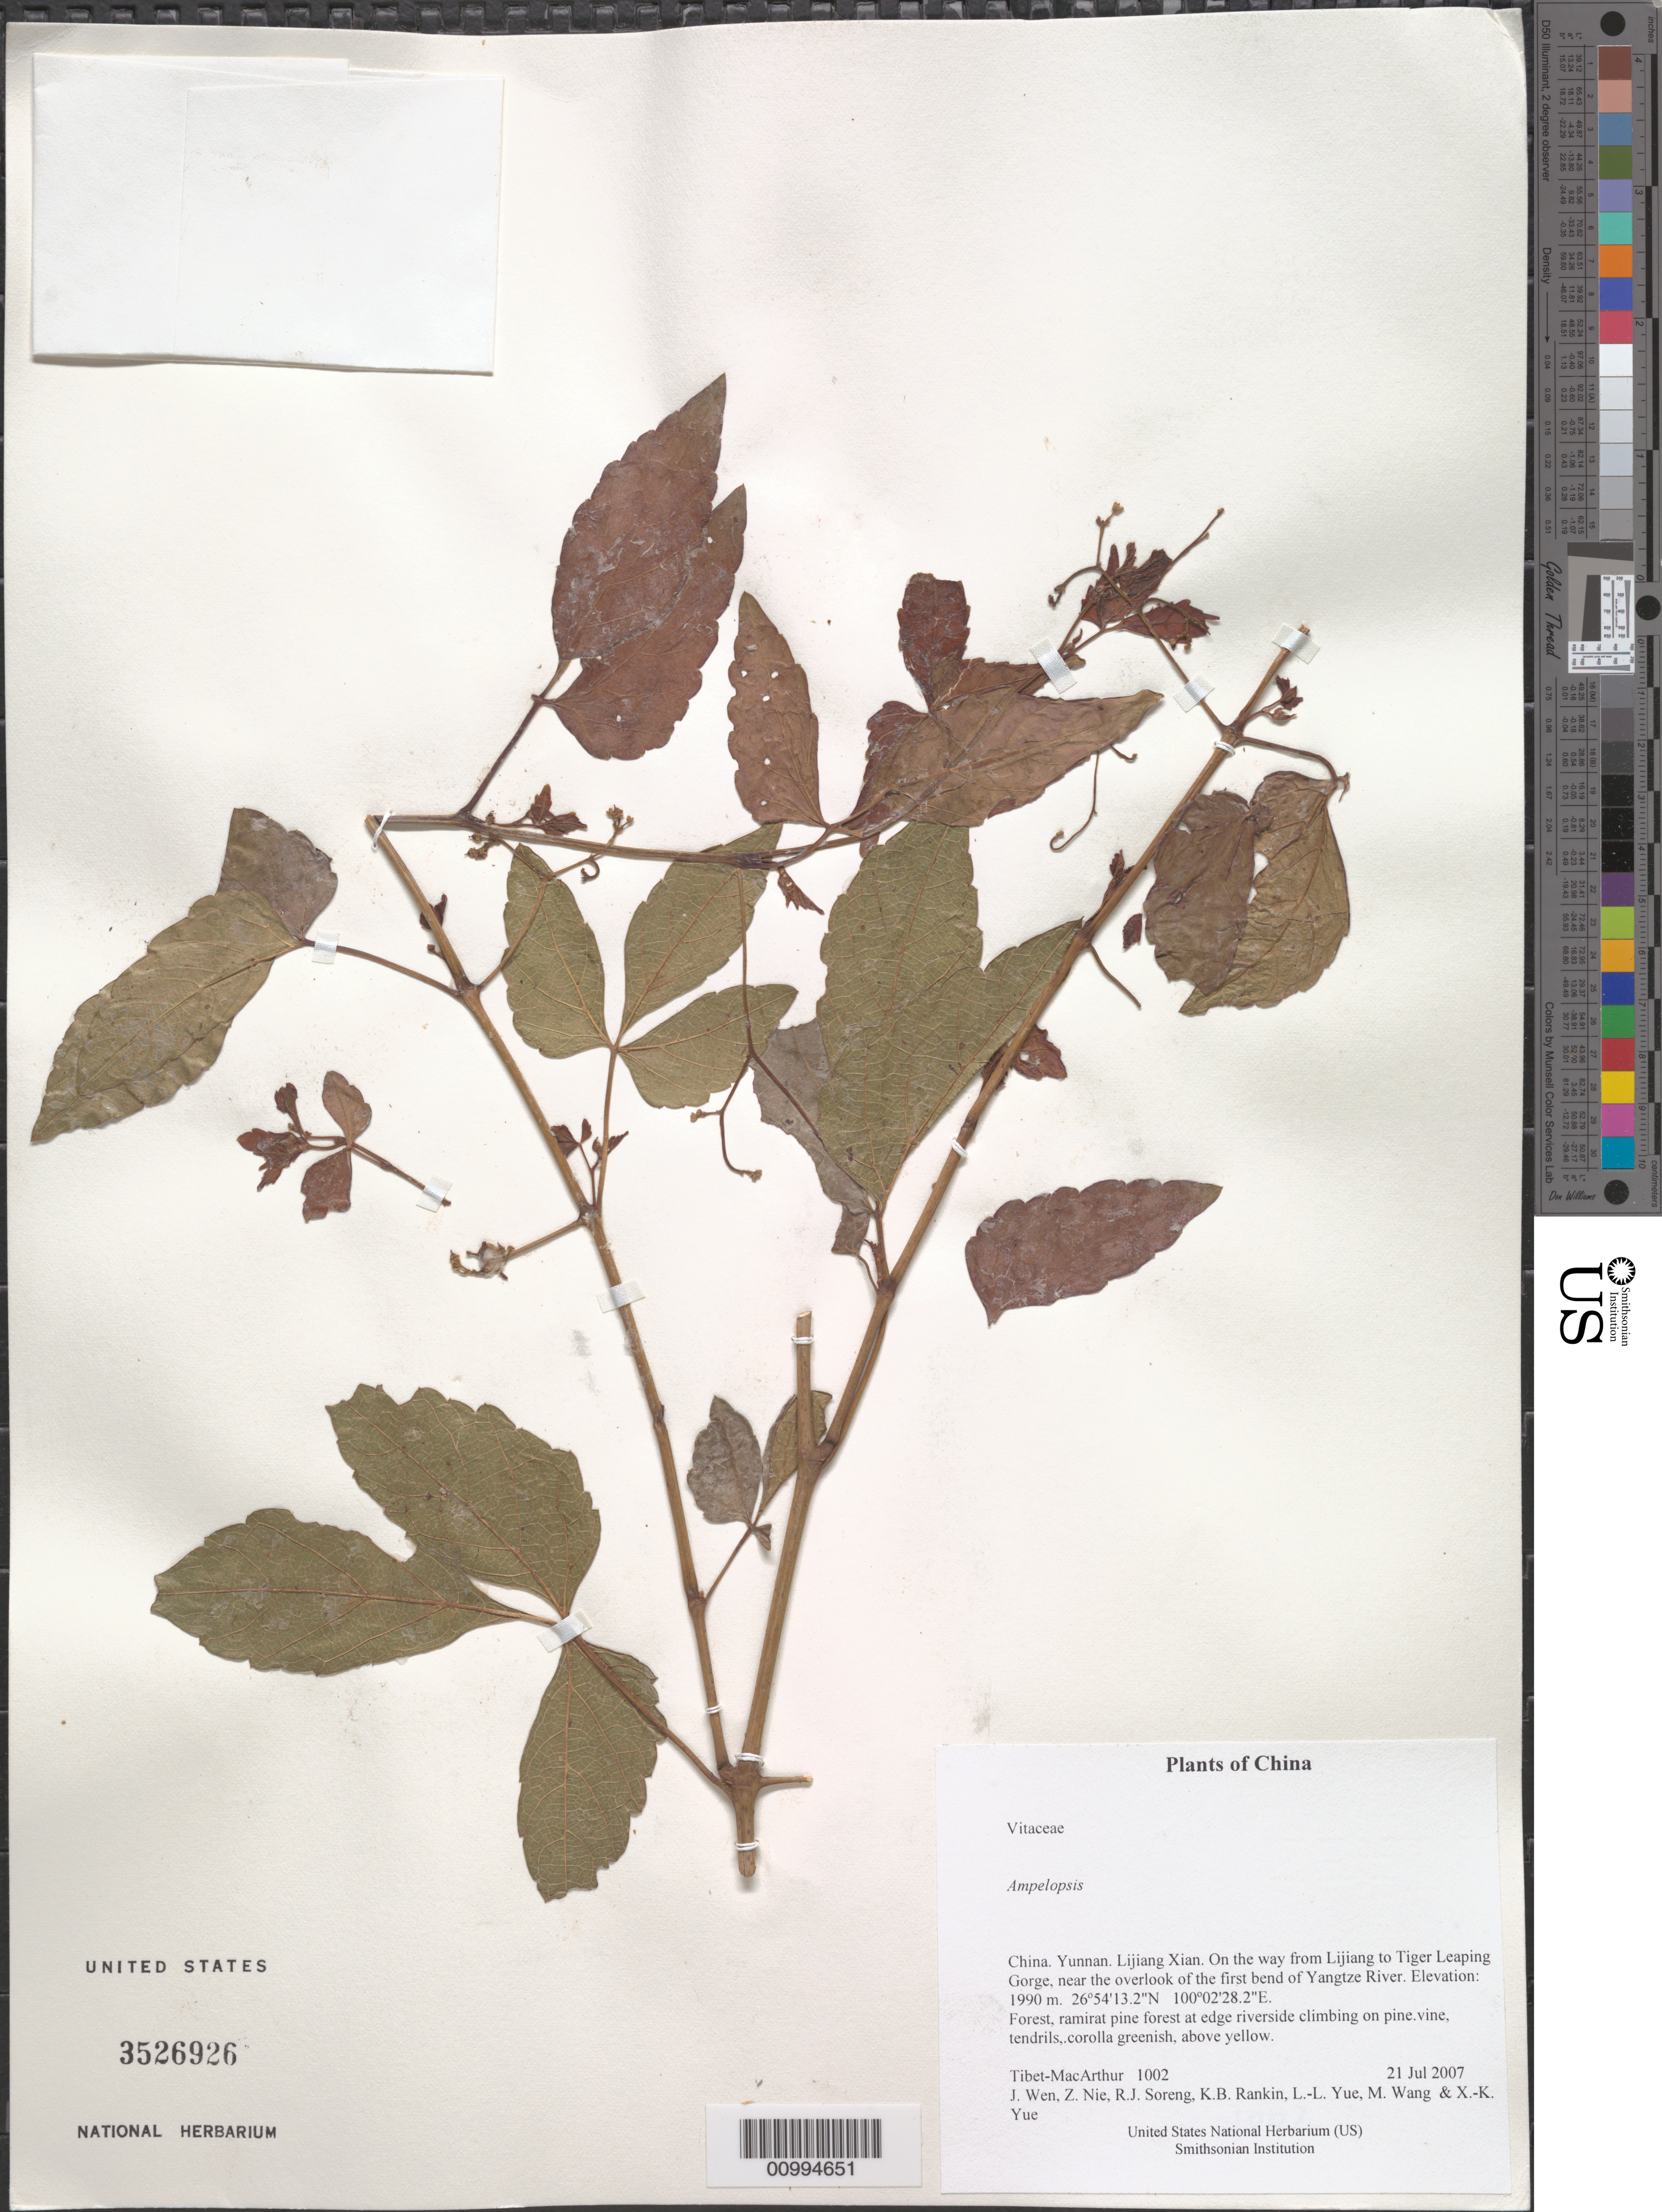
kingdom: Plantae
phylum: Tracheophyta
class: Magnoliopsida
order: Vitales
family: Vitaceae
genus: Ampelopsis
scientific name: Ampelopsis sp.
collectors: Tibet-MacArthur, J. Wen, Z. Nie, R. J. Soreng, K. Rankin, L. Yue, M. Wang & X. Yue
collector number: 1002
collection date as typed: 21 Jul 2007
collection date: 2007-07-21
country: China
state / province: Yunnan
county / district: Lijiang Xian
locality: On the way from Lijiang to Tiger Leaping Gorge, near the overlook of the first bend of Yangtze River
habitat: Forest, ramirat pine forest at edge riverside climbing on pine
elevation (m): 1990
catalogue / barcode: US 3526926